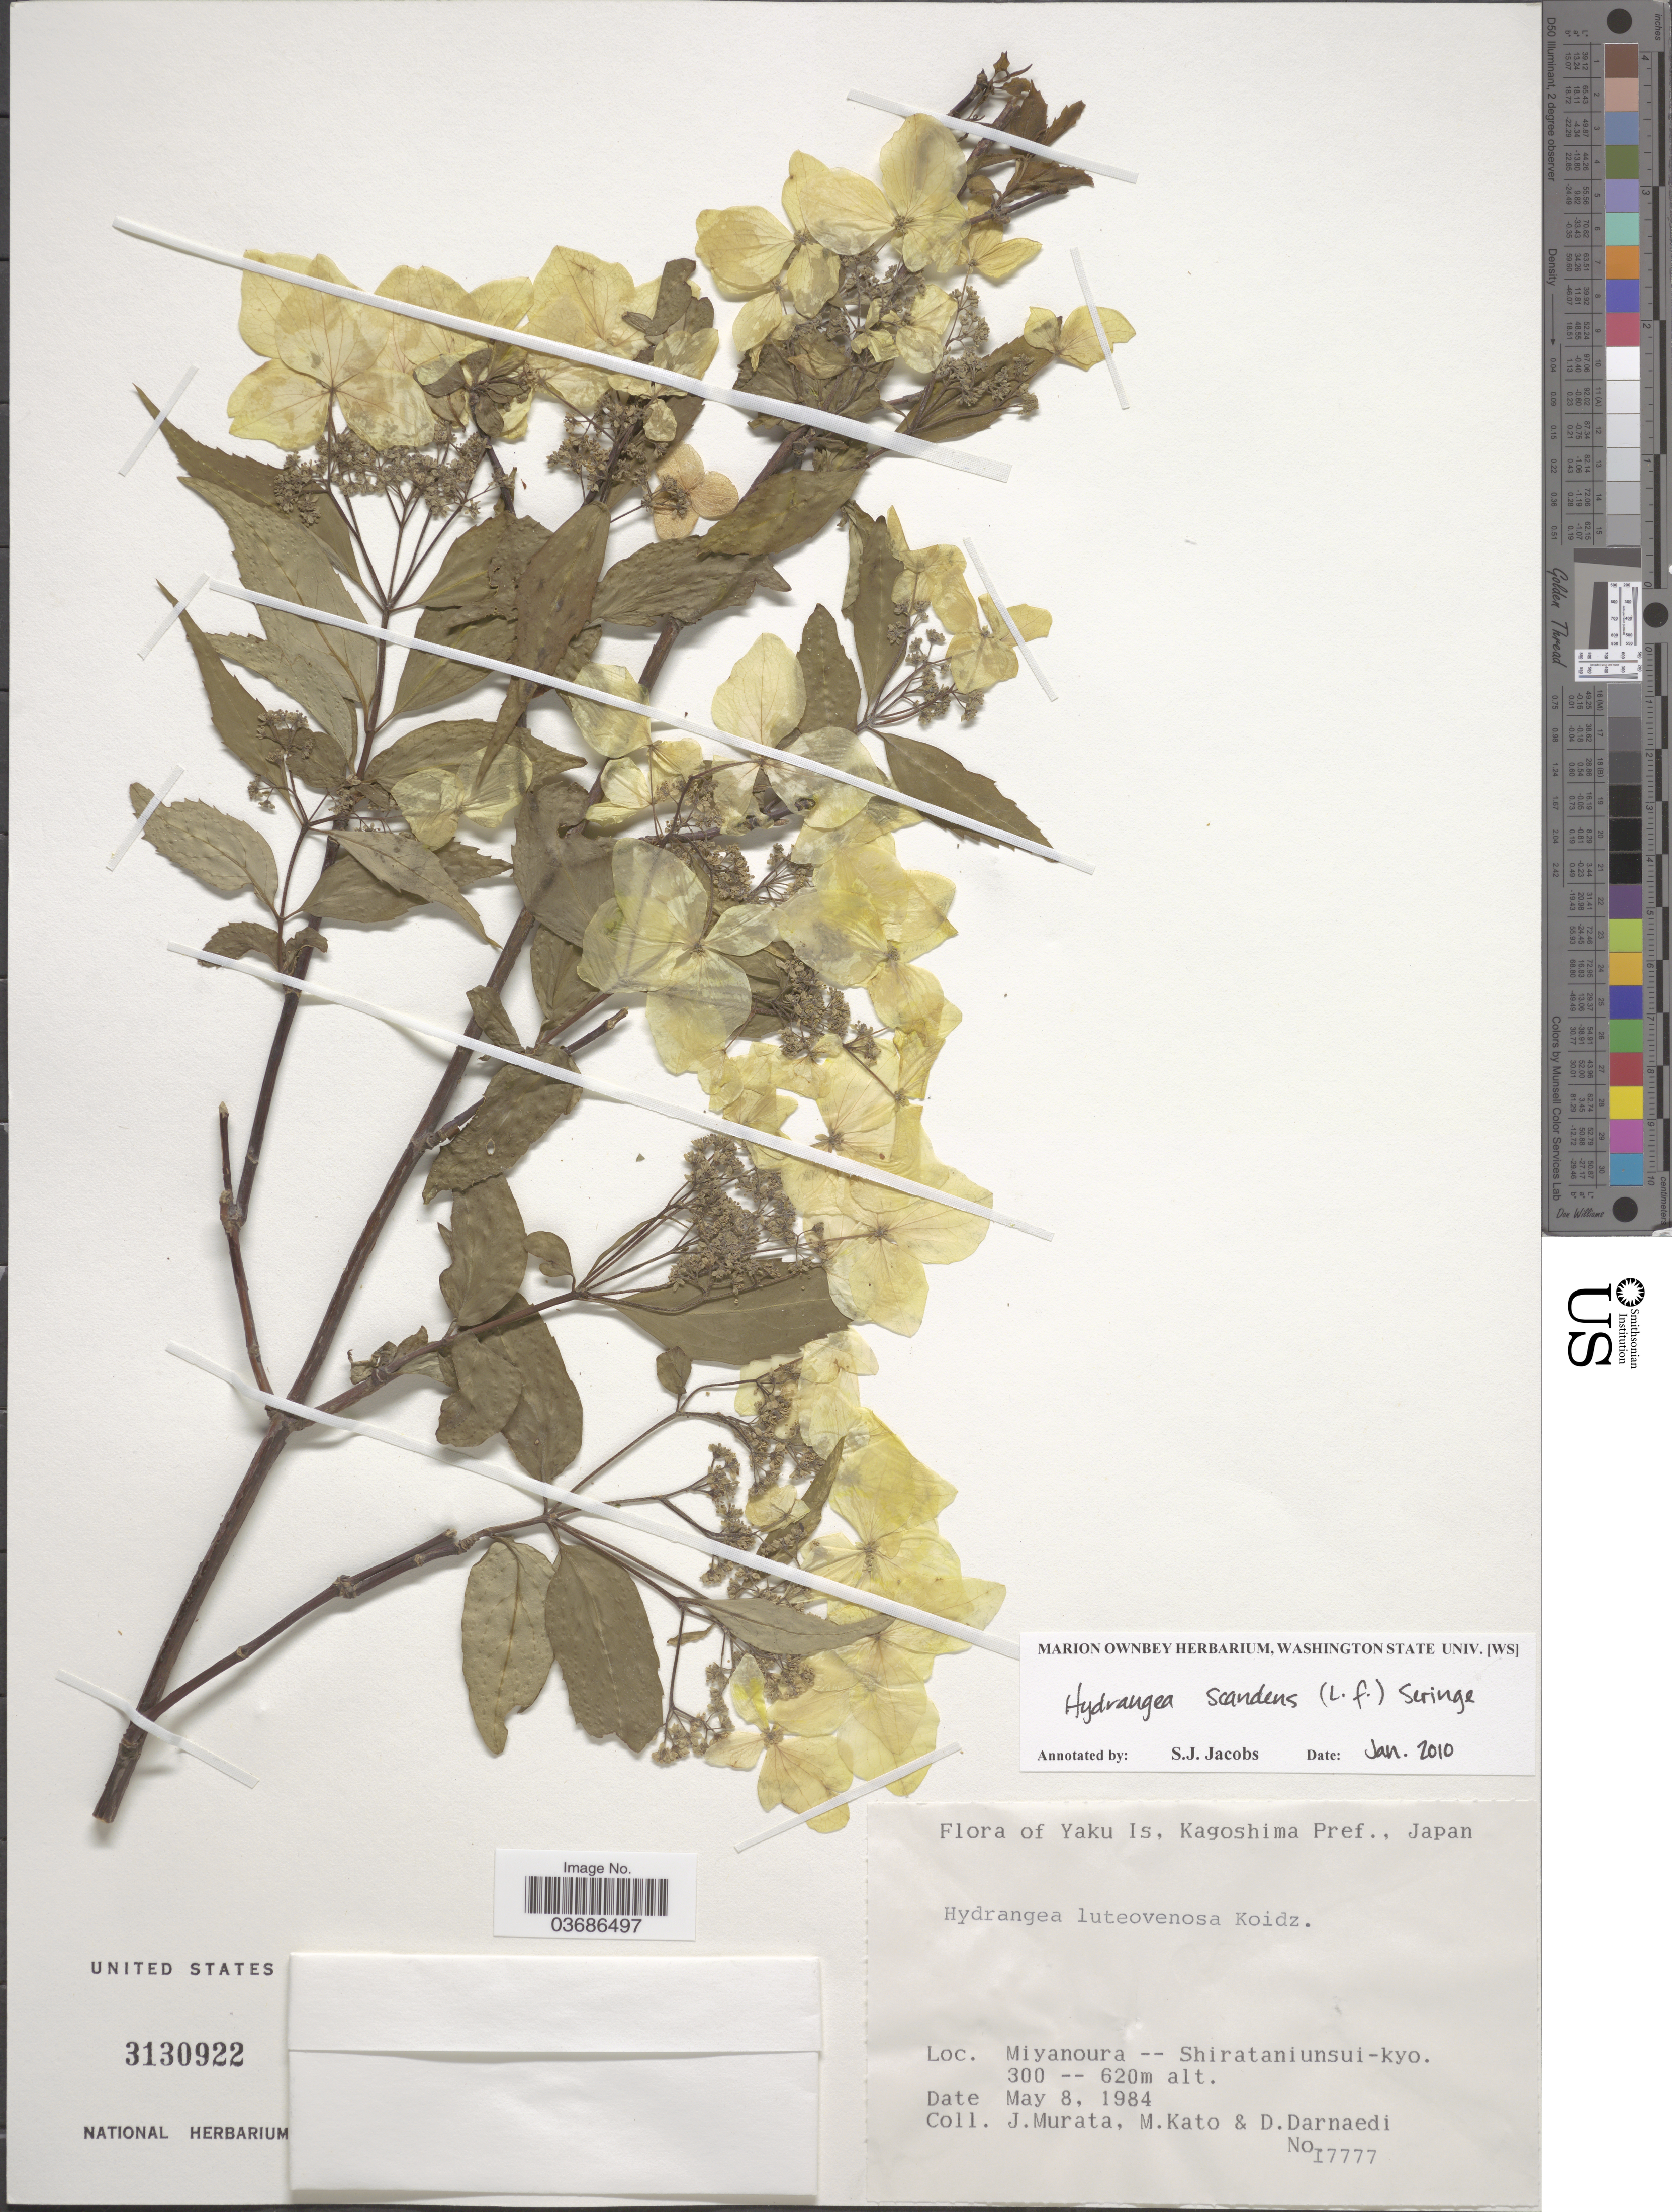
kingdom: Plantae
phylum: Tracheophyta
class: Magnoliopsida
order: Cornales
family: Hydrangeaceae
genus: Hydrangea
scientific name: Hydrangea scandens var. scandens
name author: (L. f.) Ser.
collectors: J. Murata, M. Kato & D. Darnaedi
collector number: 17777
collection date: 1984-05-08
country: Japan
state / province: Kagosima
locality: Yaku Is, Kagoshima Pref. Miyanoura -- Shirataniunsui-kyo.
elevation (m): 300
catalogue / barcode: US 3130922